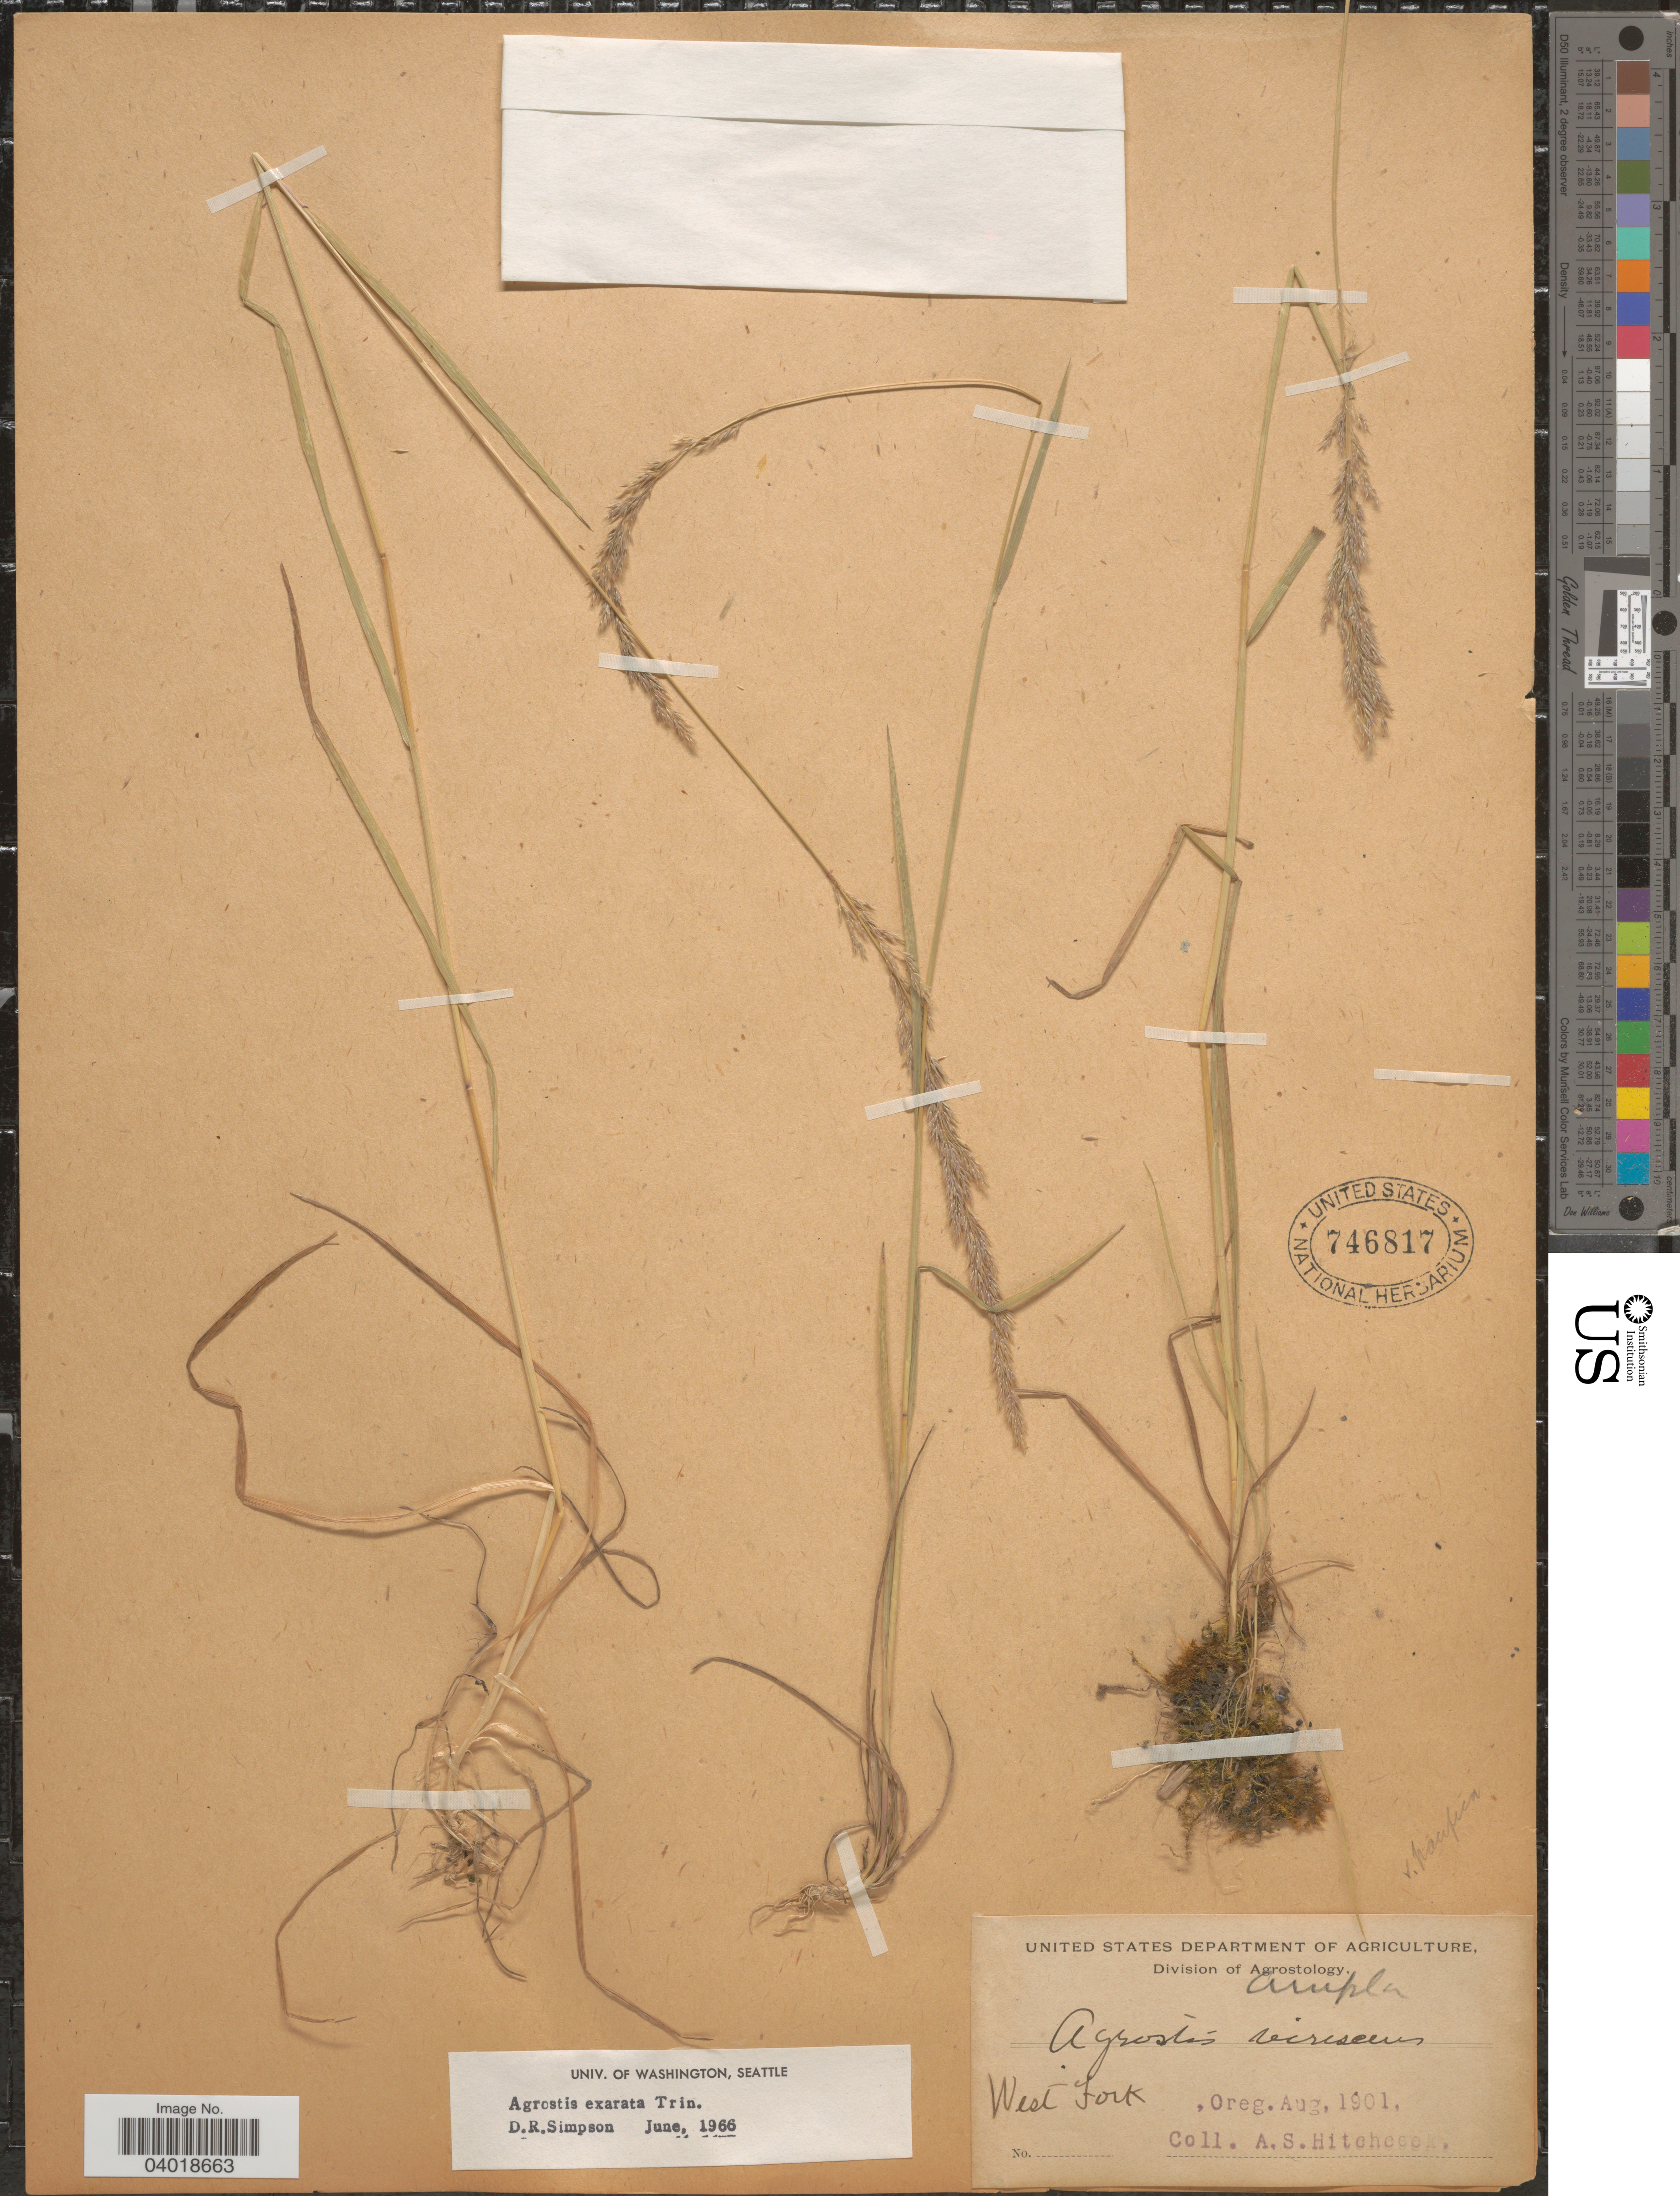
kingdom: Plantae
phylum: Tracheophyta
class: Liliopsida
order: Poales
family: Poaceae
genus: Agrostis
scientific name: Agrostis exarata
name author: Trin.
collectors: A. S. Hitchcock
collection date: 1901-08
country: United States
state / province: Oregon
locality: West Fork.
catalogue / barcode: US 746817